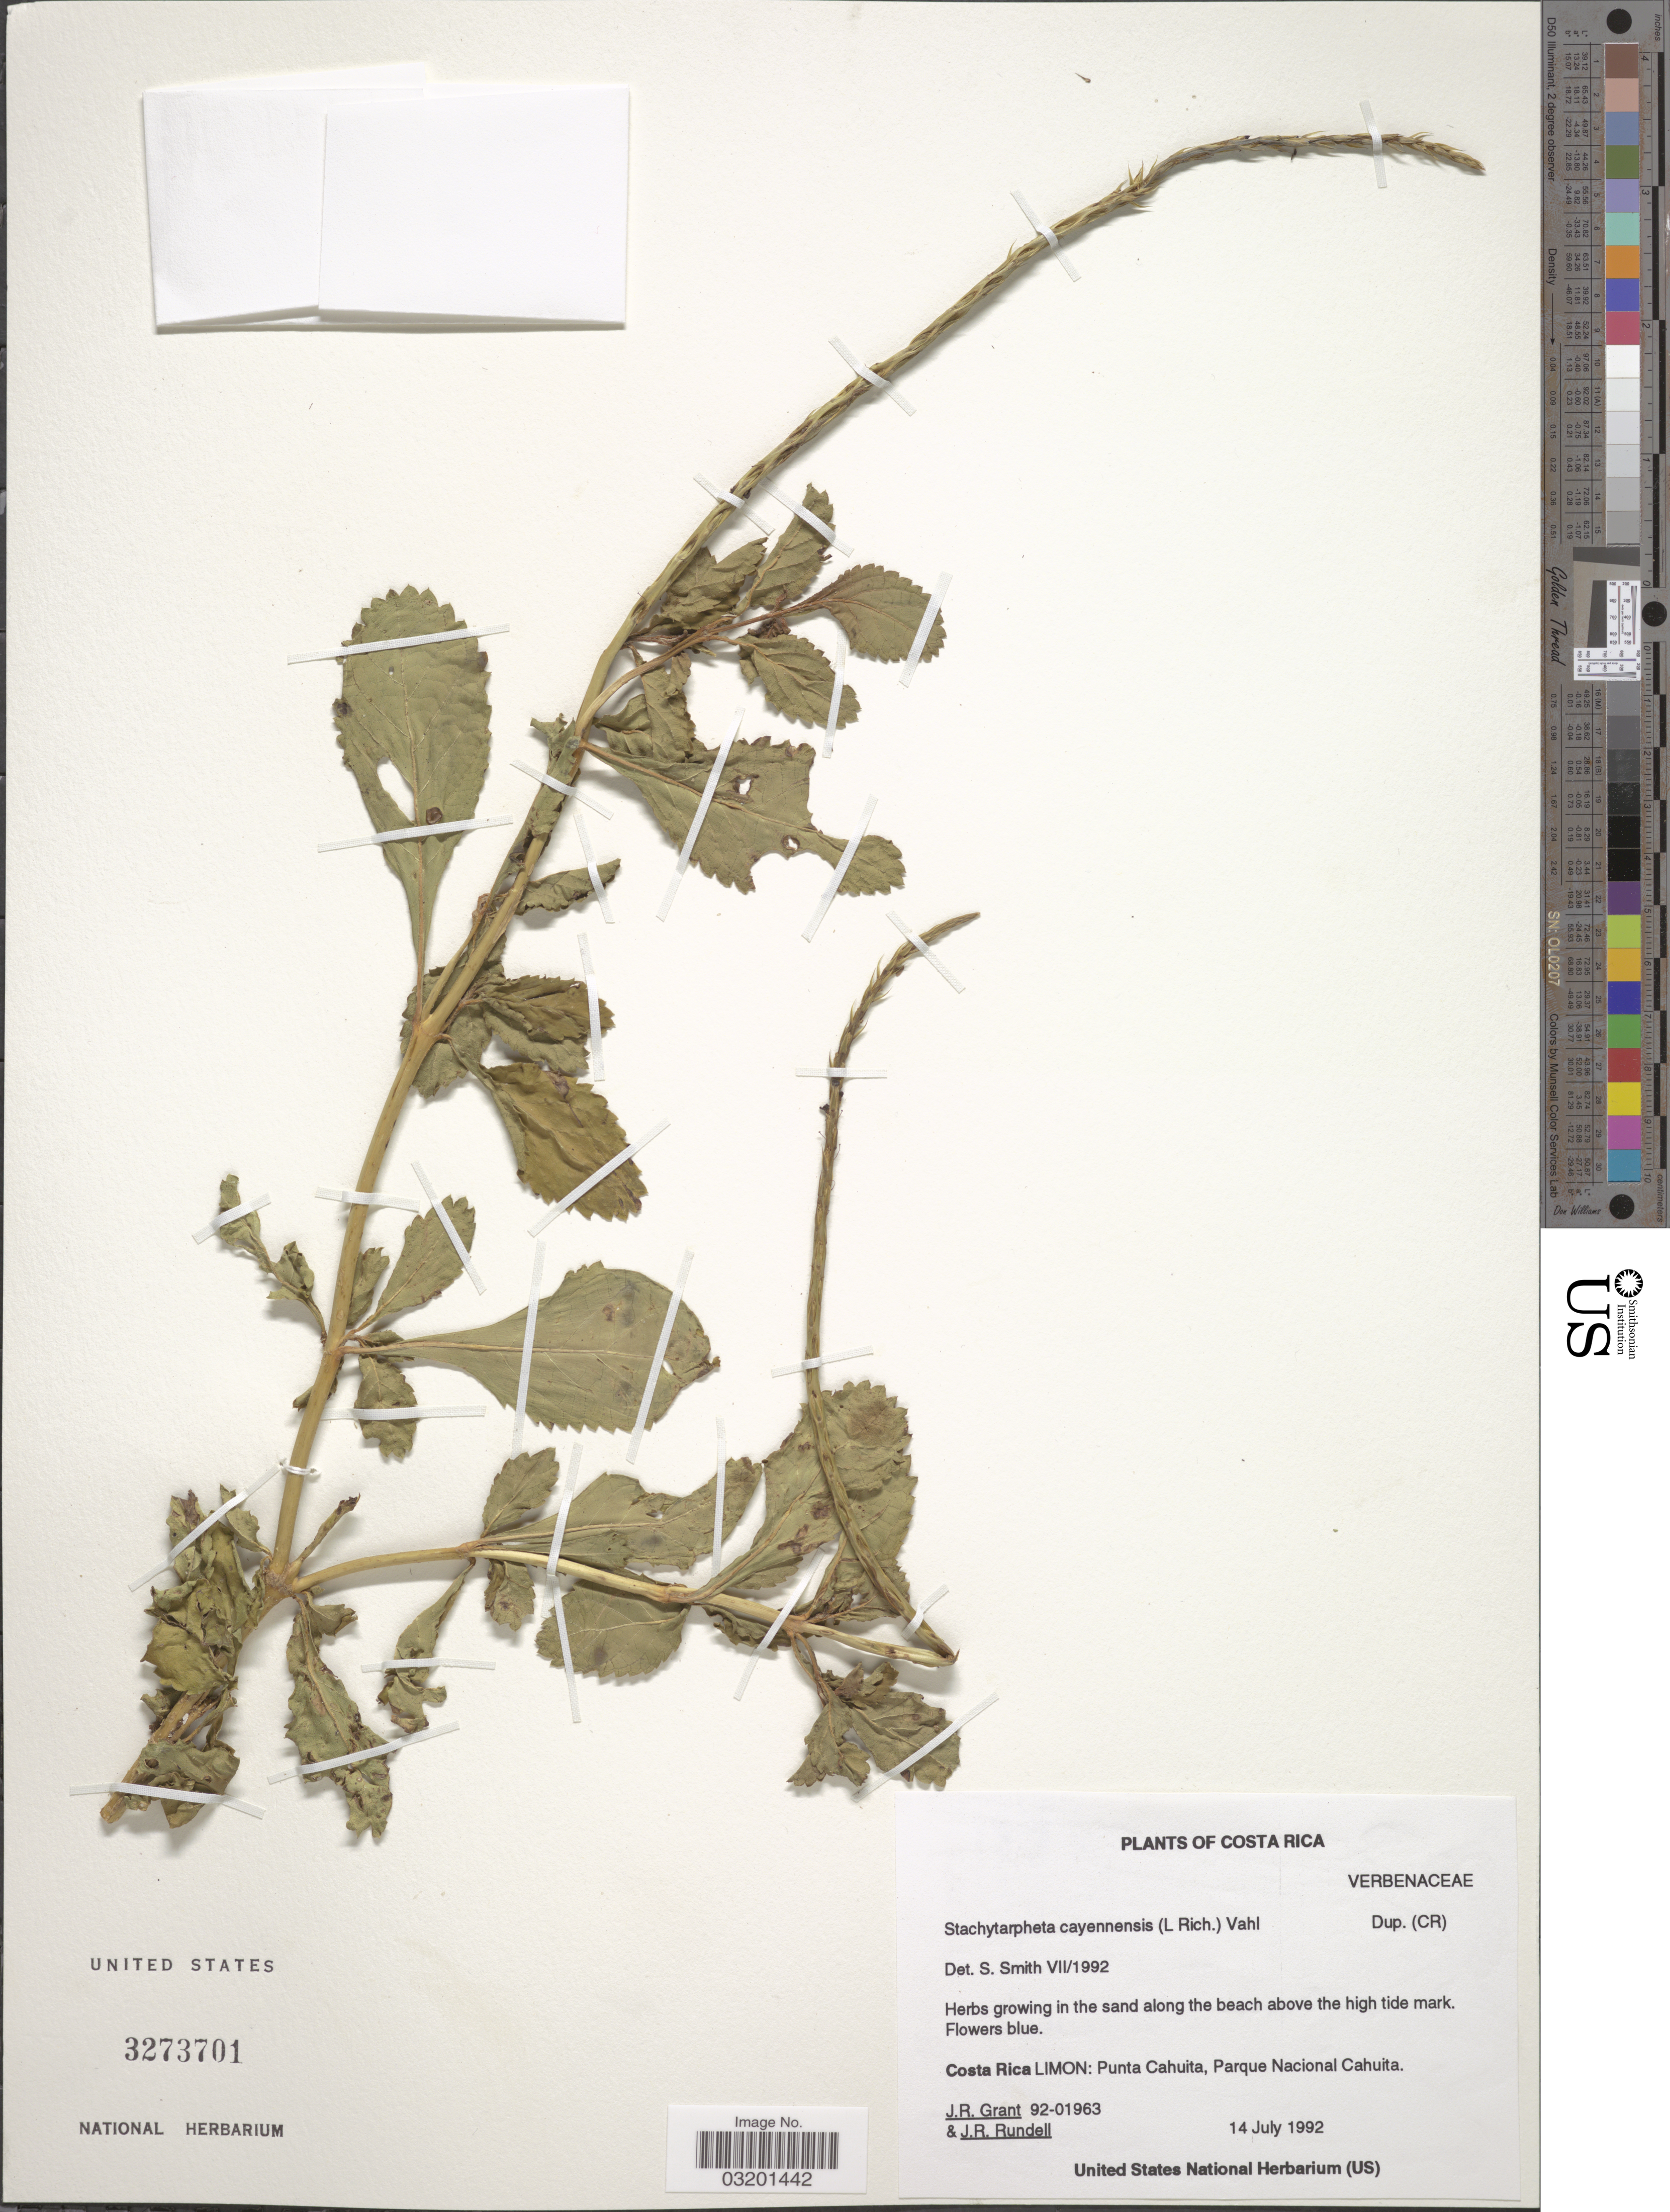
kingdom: Plantae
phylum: Tracheophyta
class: Magnoliopsida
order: Lamiales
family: Verbenaceae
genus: Stachytarpheta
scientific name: Stachytarpheta cayennensis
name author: (Rich.) Vahl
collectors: J. Grant & J. R. Rundell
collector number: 92-01963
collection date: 1992-07-14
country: Costa Rica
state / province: Limón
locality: Punta Cahuita, Parque Nacional Cahuita.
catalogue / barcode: US 3273701